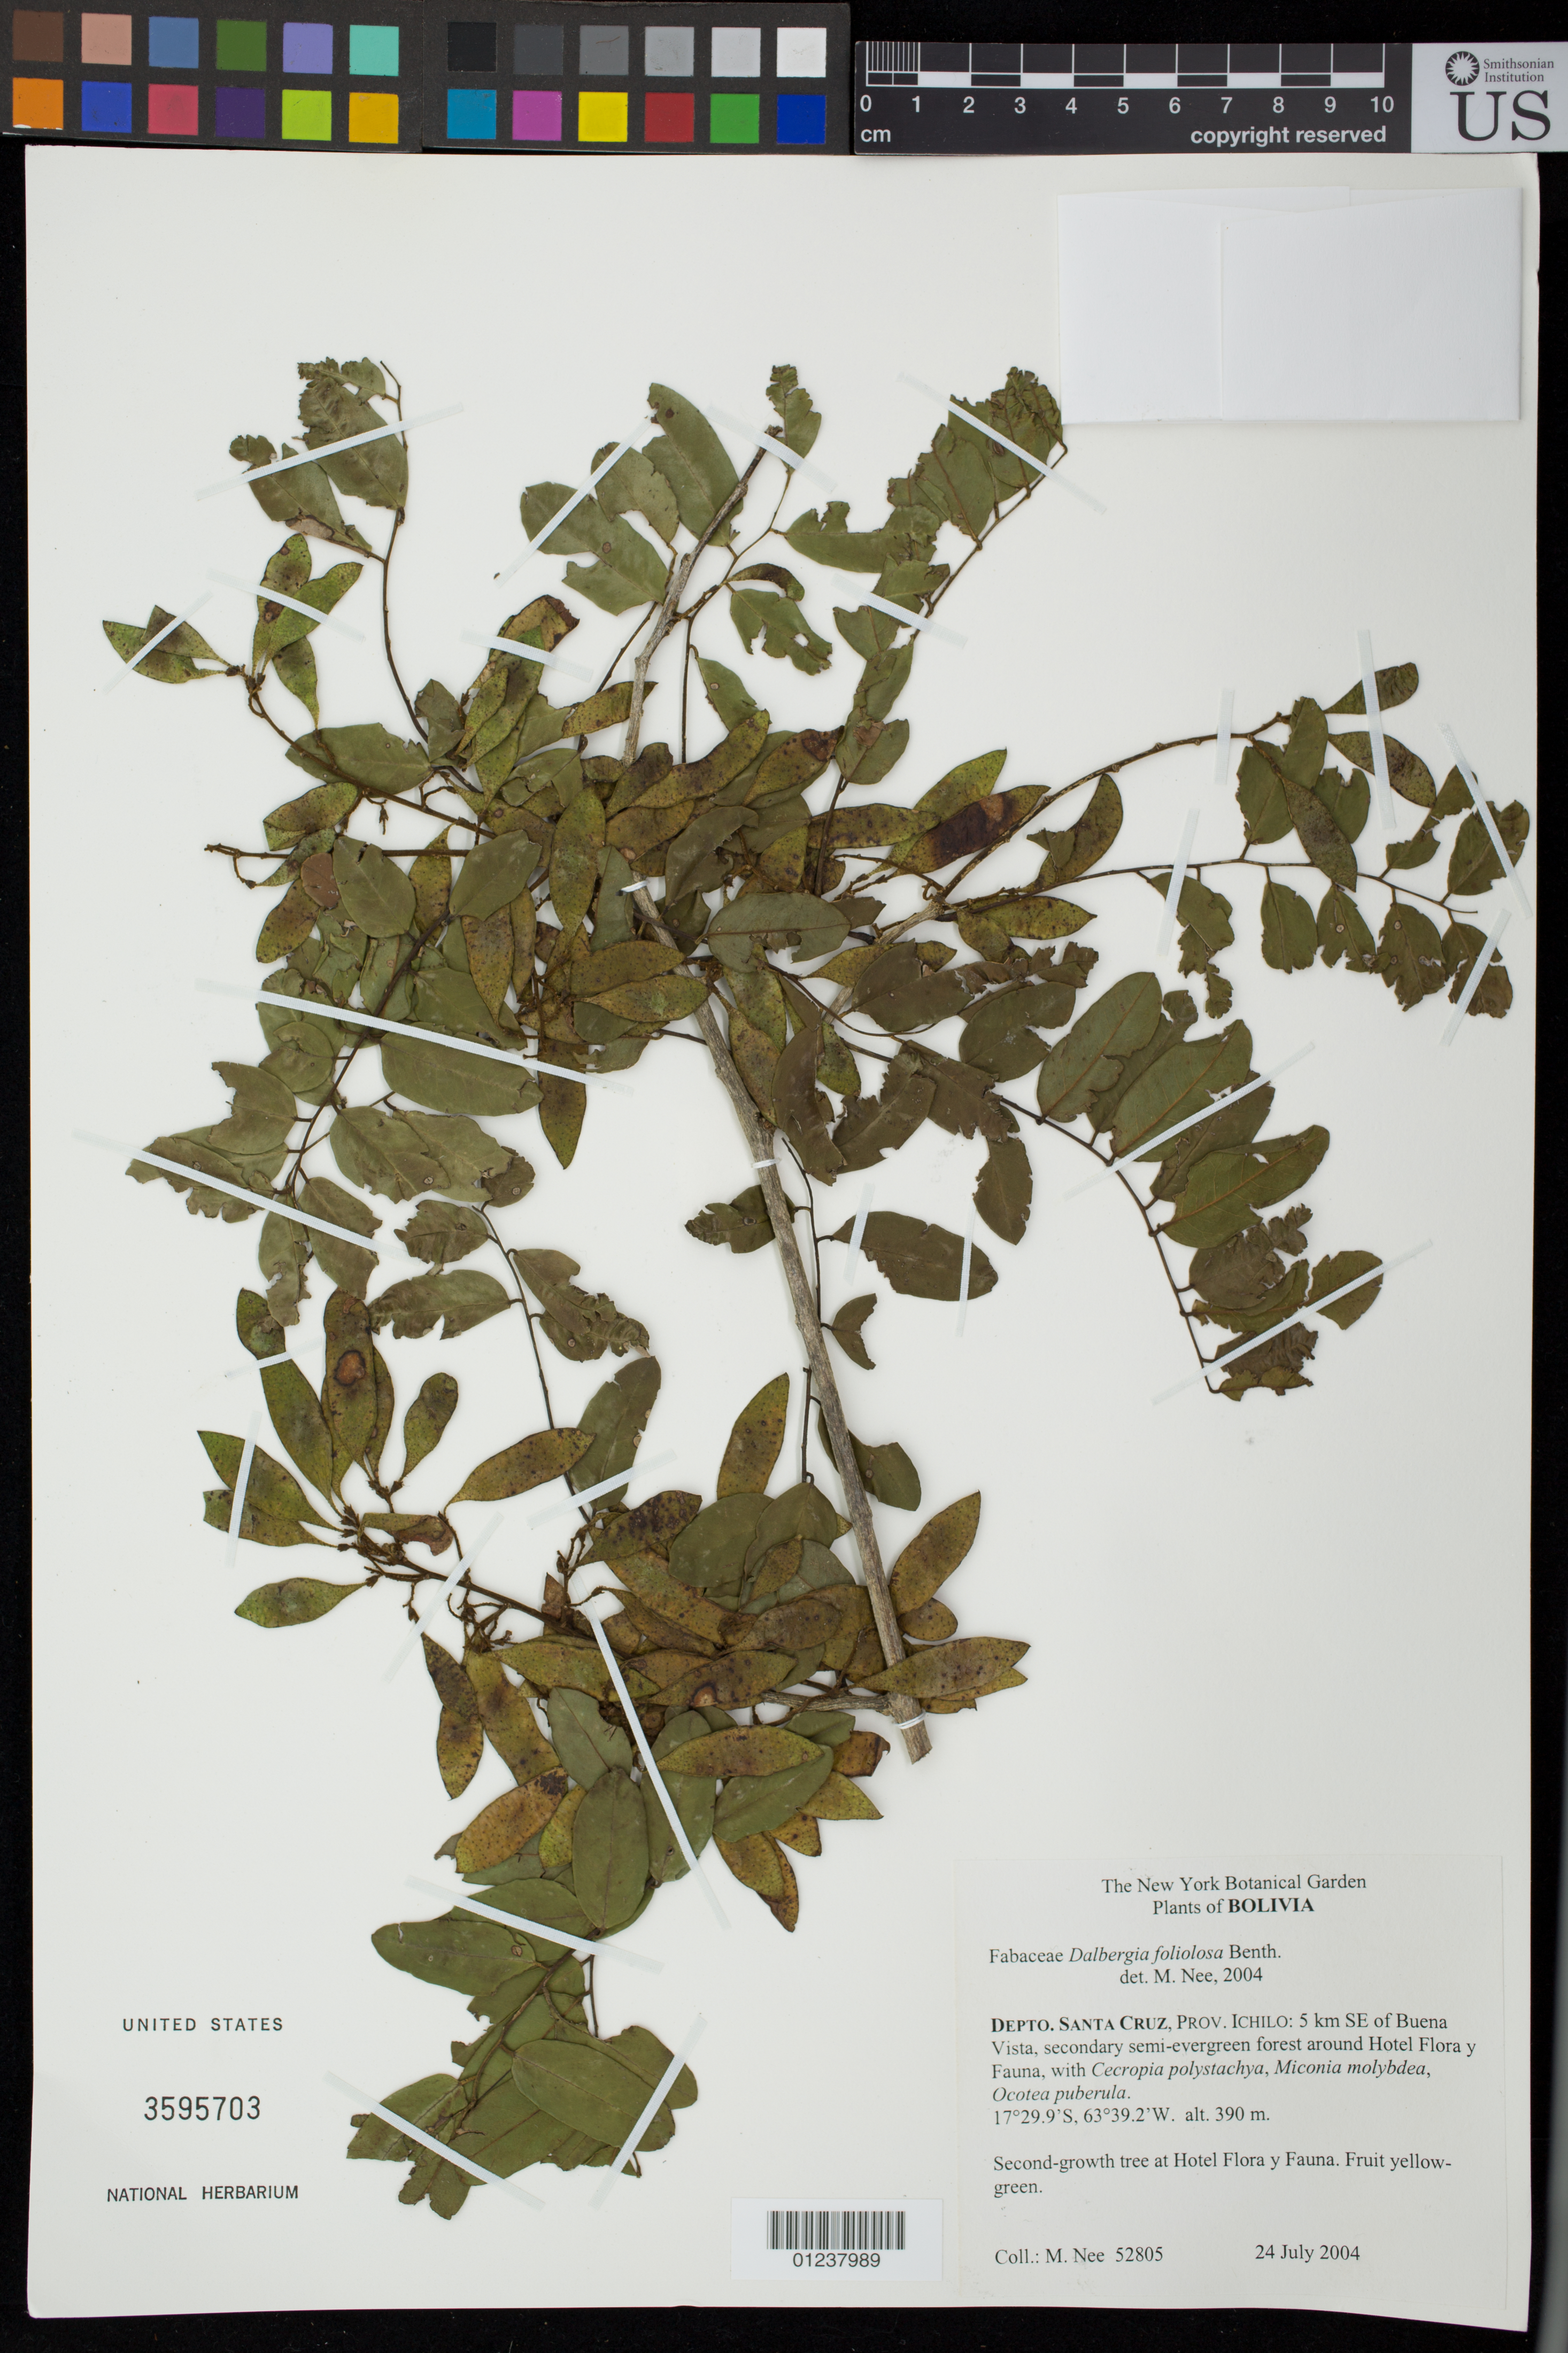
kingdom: Plantae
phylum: Tracheophyta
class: Magnoliopsida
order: Fabales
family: Fabaceae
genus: Dalbergia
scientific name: Dalbergia foliosa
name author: (Benth.) A.M. Carvalho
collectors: N. Nee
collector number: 52805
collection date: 2004-07-24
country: Bolivia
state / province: Santa Cruz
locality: Prov. Ichilo: 5 km SE of Buena Vista, secondary semi-evergreen forest around Hotel Flora y Fauna, with Cecropia polystachya, Miconia molybdea, Ocotea puberula.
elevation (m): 390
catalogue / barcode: US 3595703